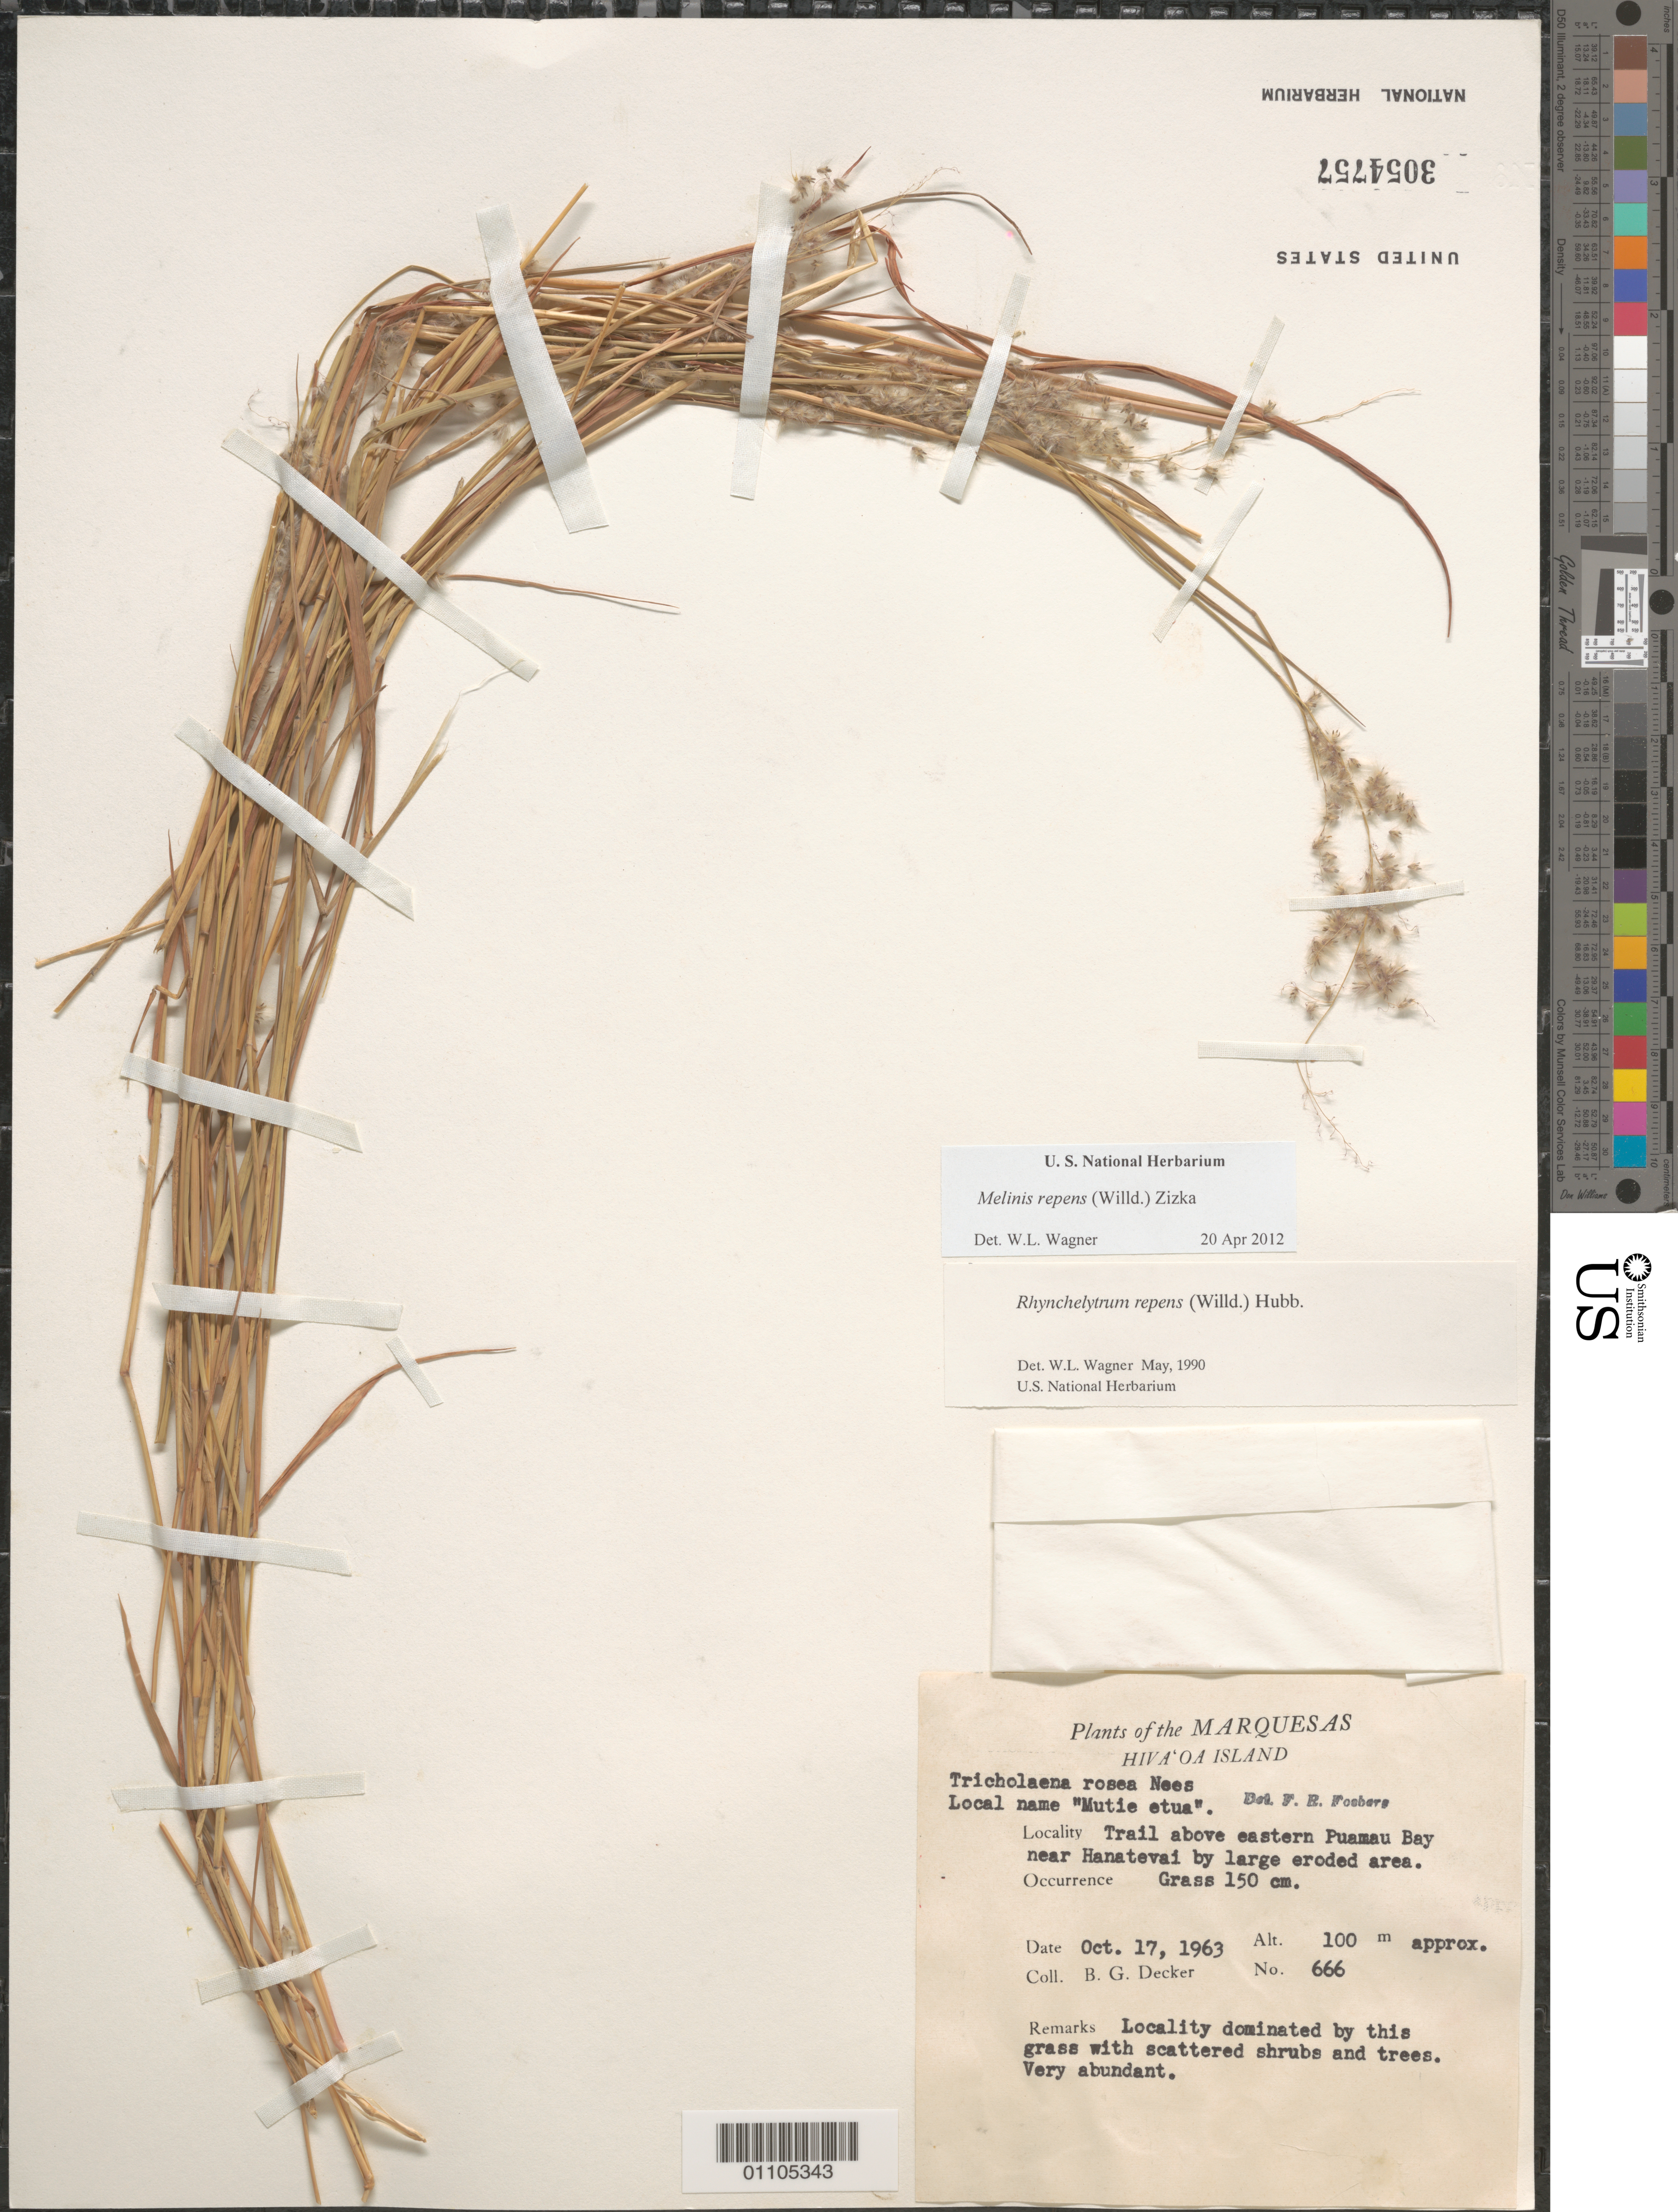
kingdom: Plantae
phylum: Tracheophyta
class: Liliopsida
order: Poales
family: Poaceae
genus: Melinis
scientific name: Melinis repens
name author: (Willd.) Zizka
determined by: Wagner, W. L., (BOT), Smithsonian Institution - National Museum of Natural History (UNITED STATES)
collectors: B. G. Decker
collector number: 666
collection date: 1963-10-17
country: French Polynesia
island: Hiva Oa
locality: trail above E Puamau Bay near Hanatevai by large eroded area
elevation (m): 100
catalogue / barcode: US 3054757